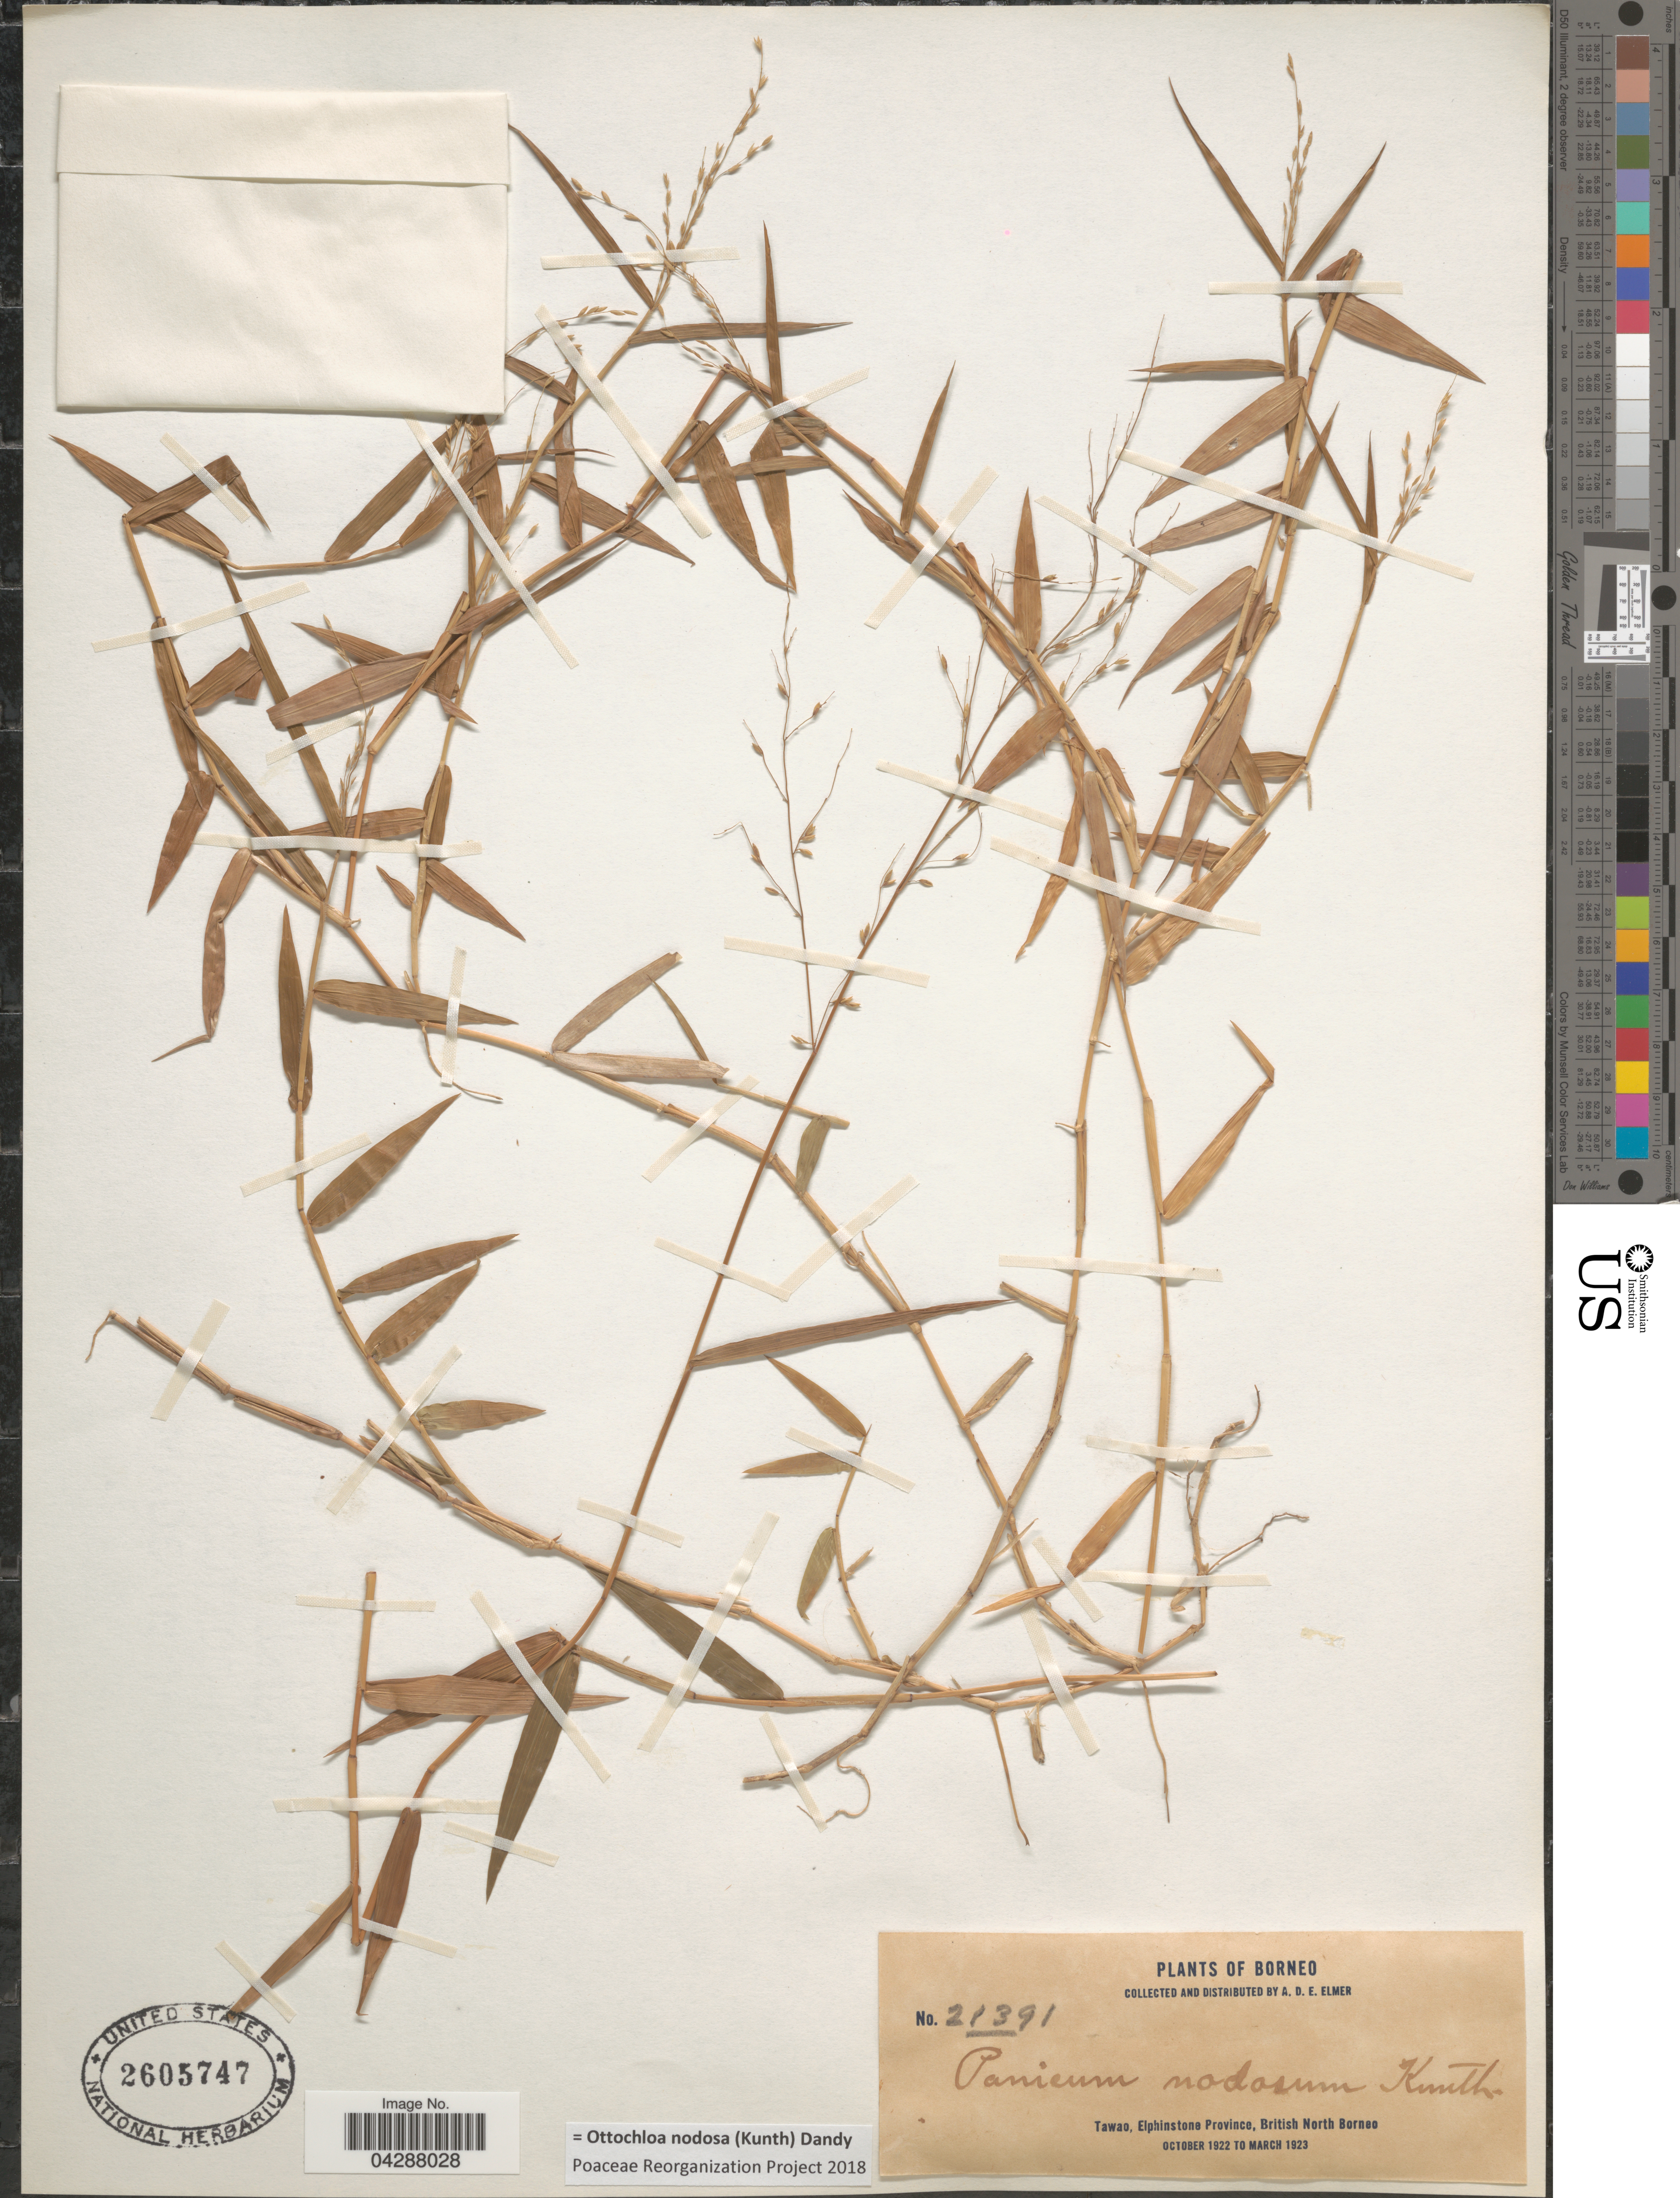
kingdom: Plantae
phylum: Tracheophyta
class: Liliopsida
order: Poales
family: Poaceae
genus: Ottochloa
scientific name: Ottochloa nodosa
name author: (Kunth) Dandy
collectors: A. D. E. Elmer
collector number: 21391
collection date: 1922-10/1923-03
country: Malaysia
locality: Borneo. Tawao, Elphinstone Province, British North Borneo.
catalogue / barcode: US 2605747